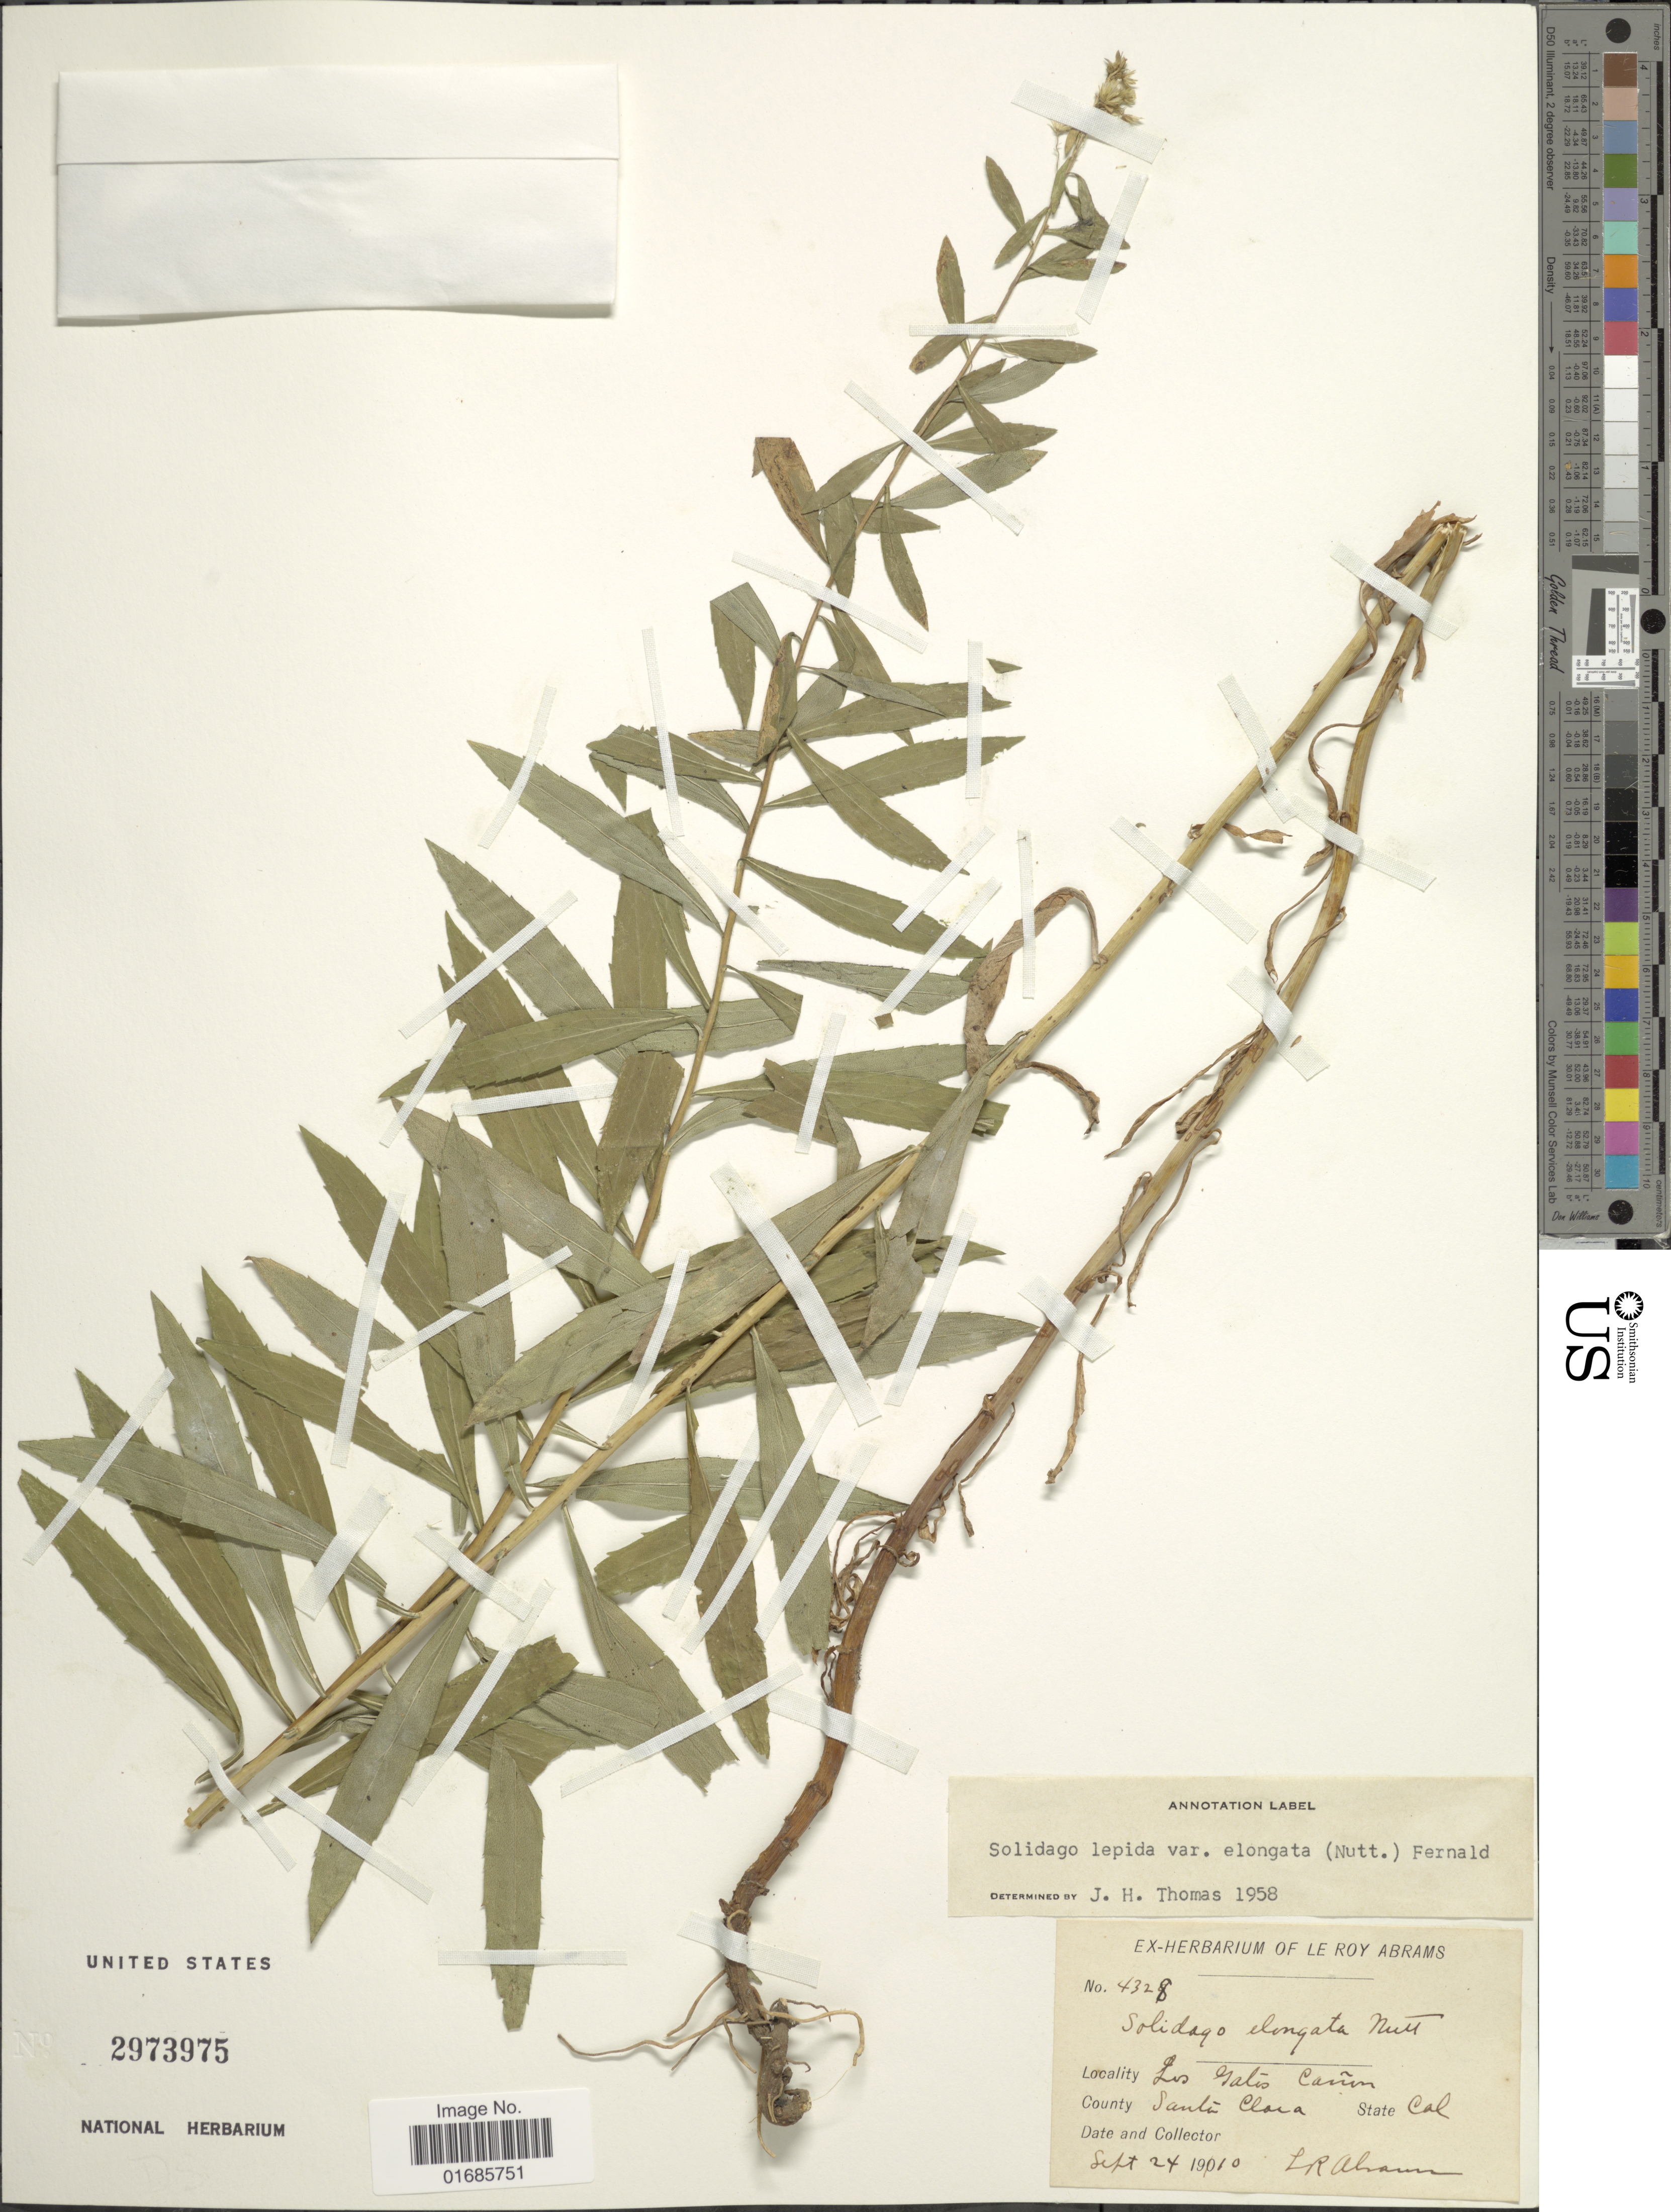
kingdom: Plantae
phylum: Tracheophyta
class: Magnoliopsida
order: Asterales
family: Asteraceae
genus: Solidago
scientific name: Solidago canadensis var. salebrosa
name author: (Piper) M.E. Jones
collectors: L. Abrams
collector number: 4328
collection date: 1910-09-24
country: United States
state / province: California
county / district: Santa Clara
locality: Los Gates Canon, County Santa Clara, State Cal.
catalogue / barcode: US 2973975